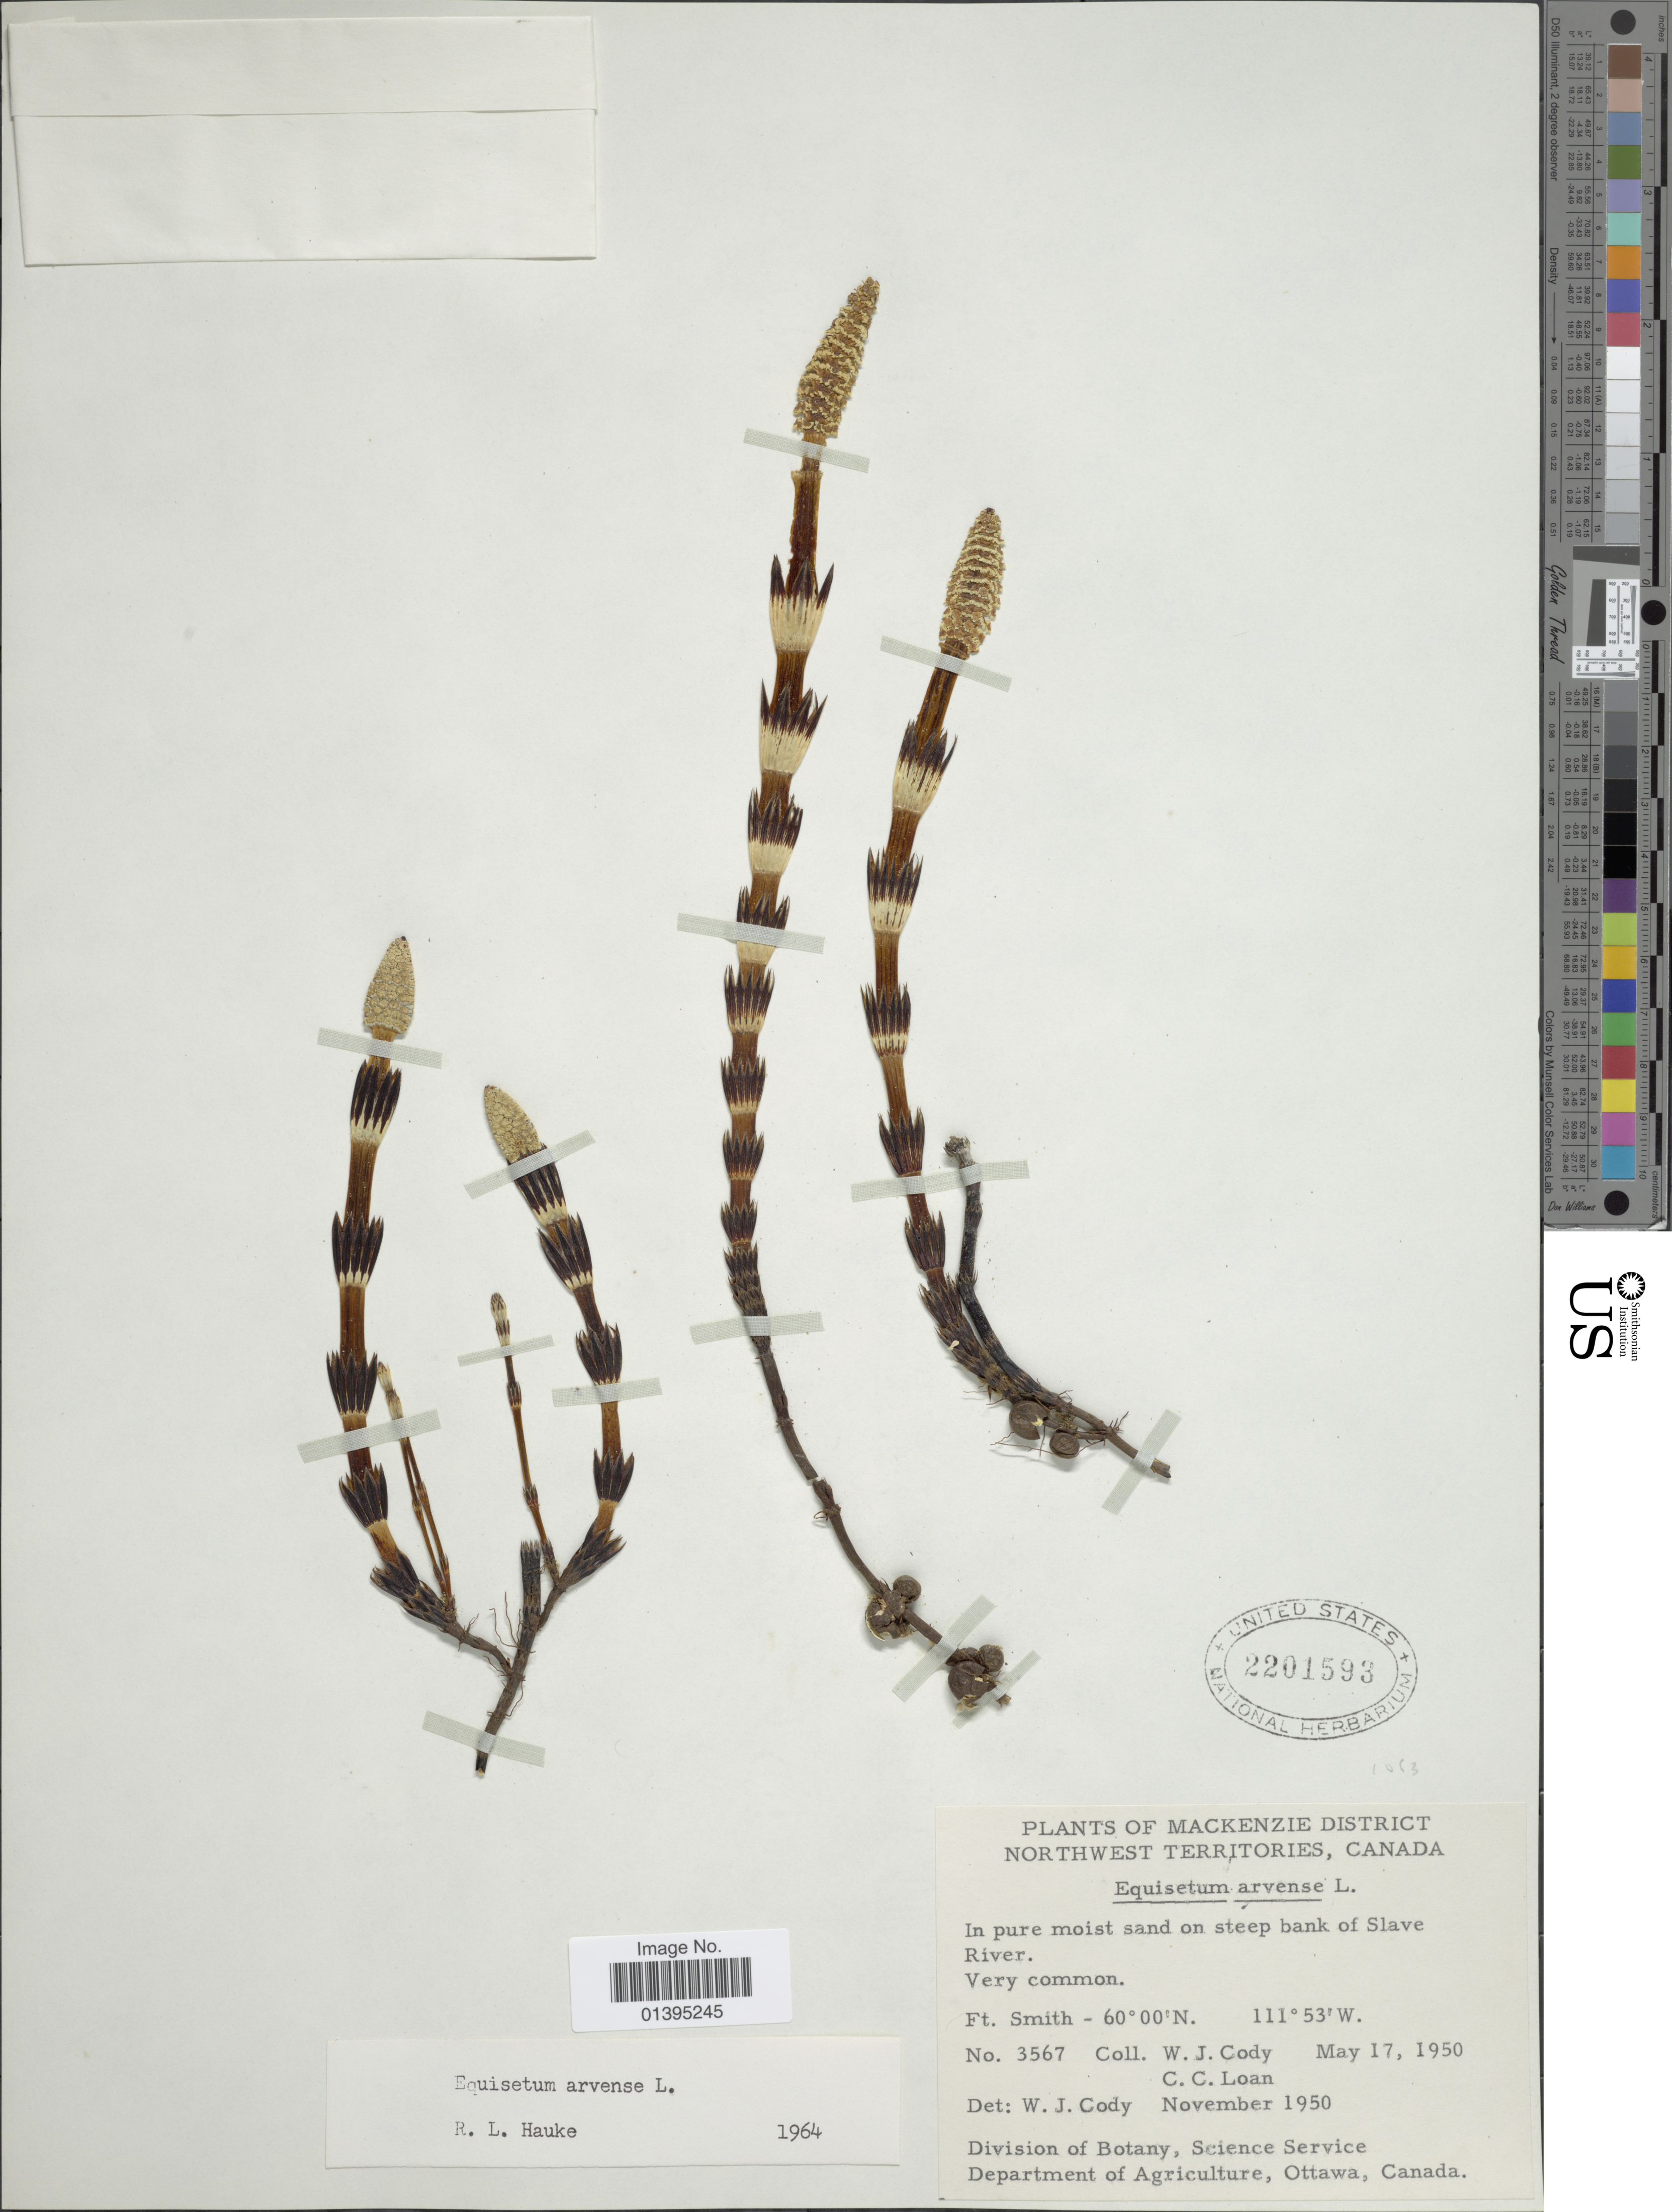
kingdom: Plantae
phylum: Tracheophyta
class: Polypodiopsida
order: Equisetales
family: Equisetaceae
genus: Equisetum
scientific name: Equisetum arvense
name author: L.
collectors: W. Cody & C. Loan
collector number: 3567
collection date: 1950-05-17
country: Canada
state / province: Northwest Territories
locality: Mackenzie District, In pure moist sand on steep bank of Slave River, Ft. Smith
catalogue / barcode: US 2201593